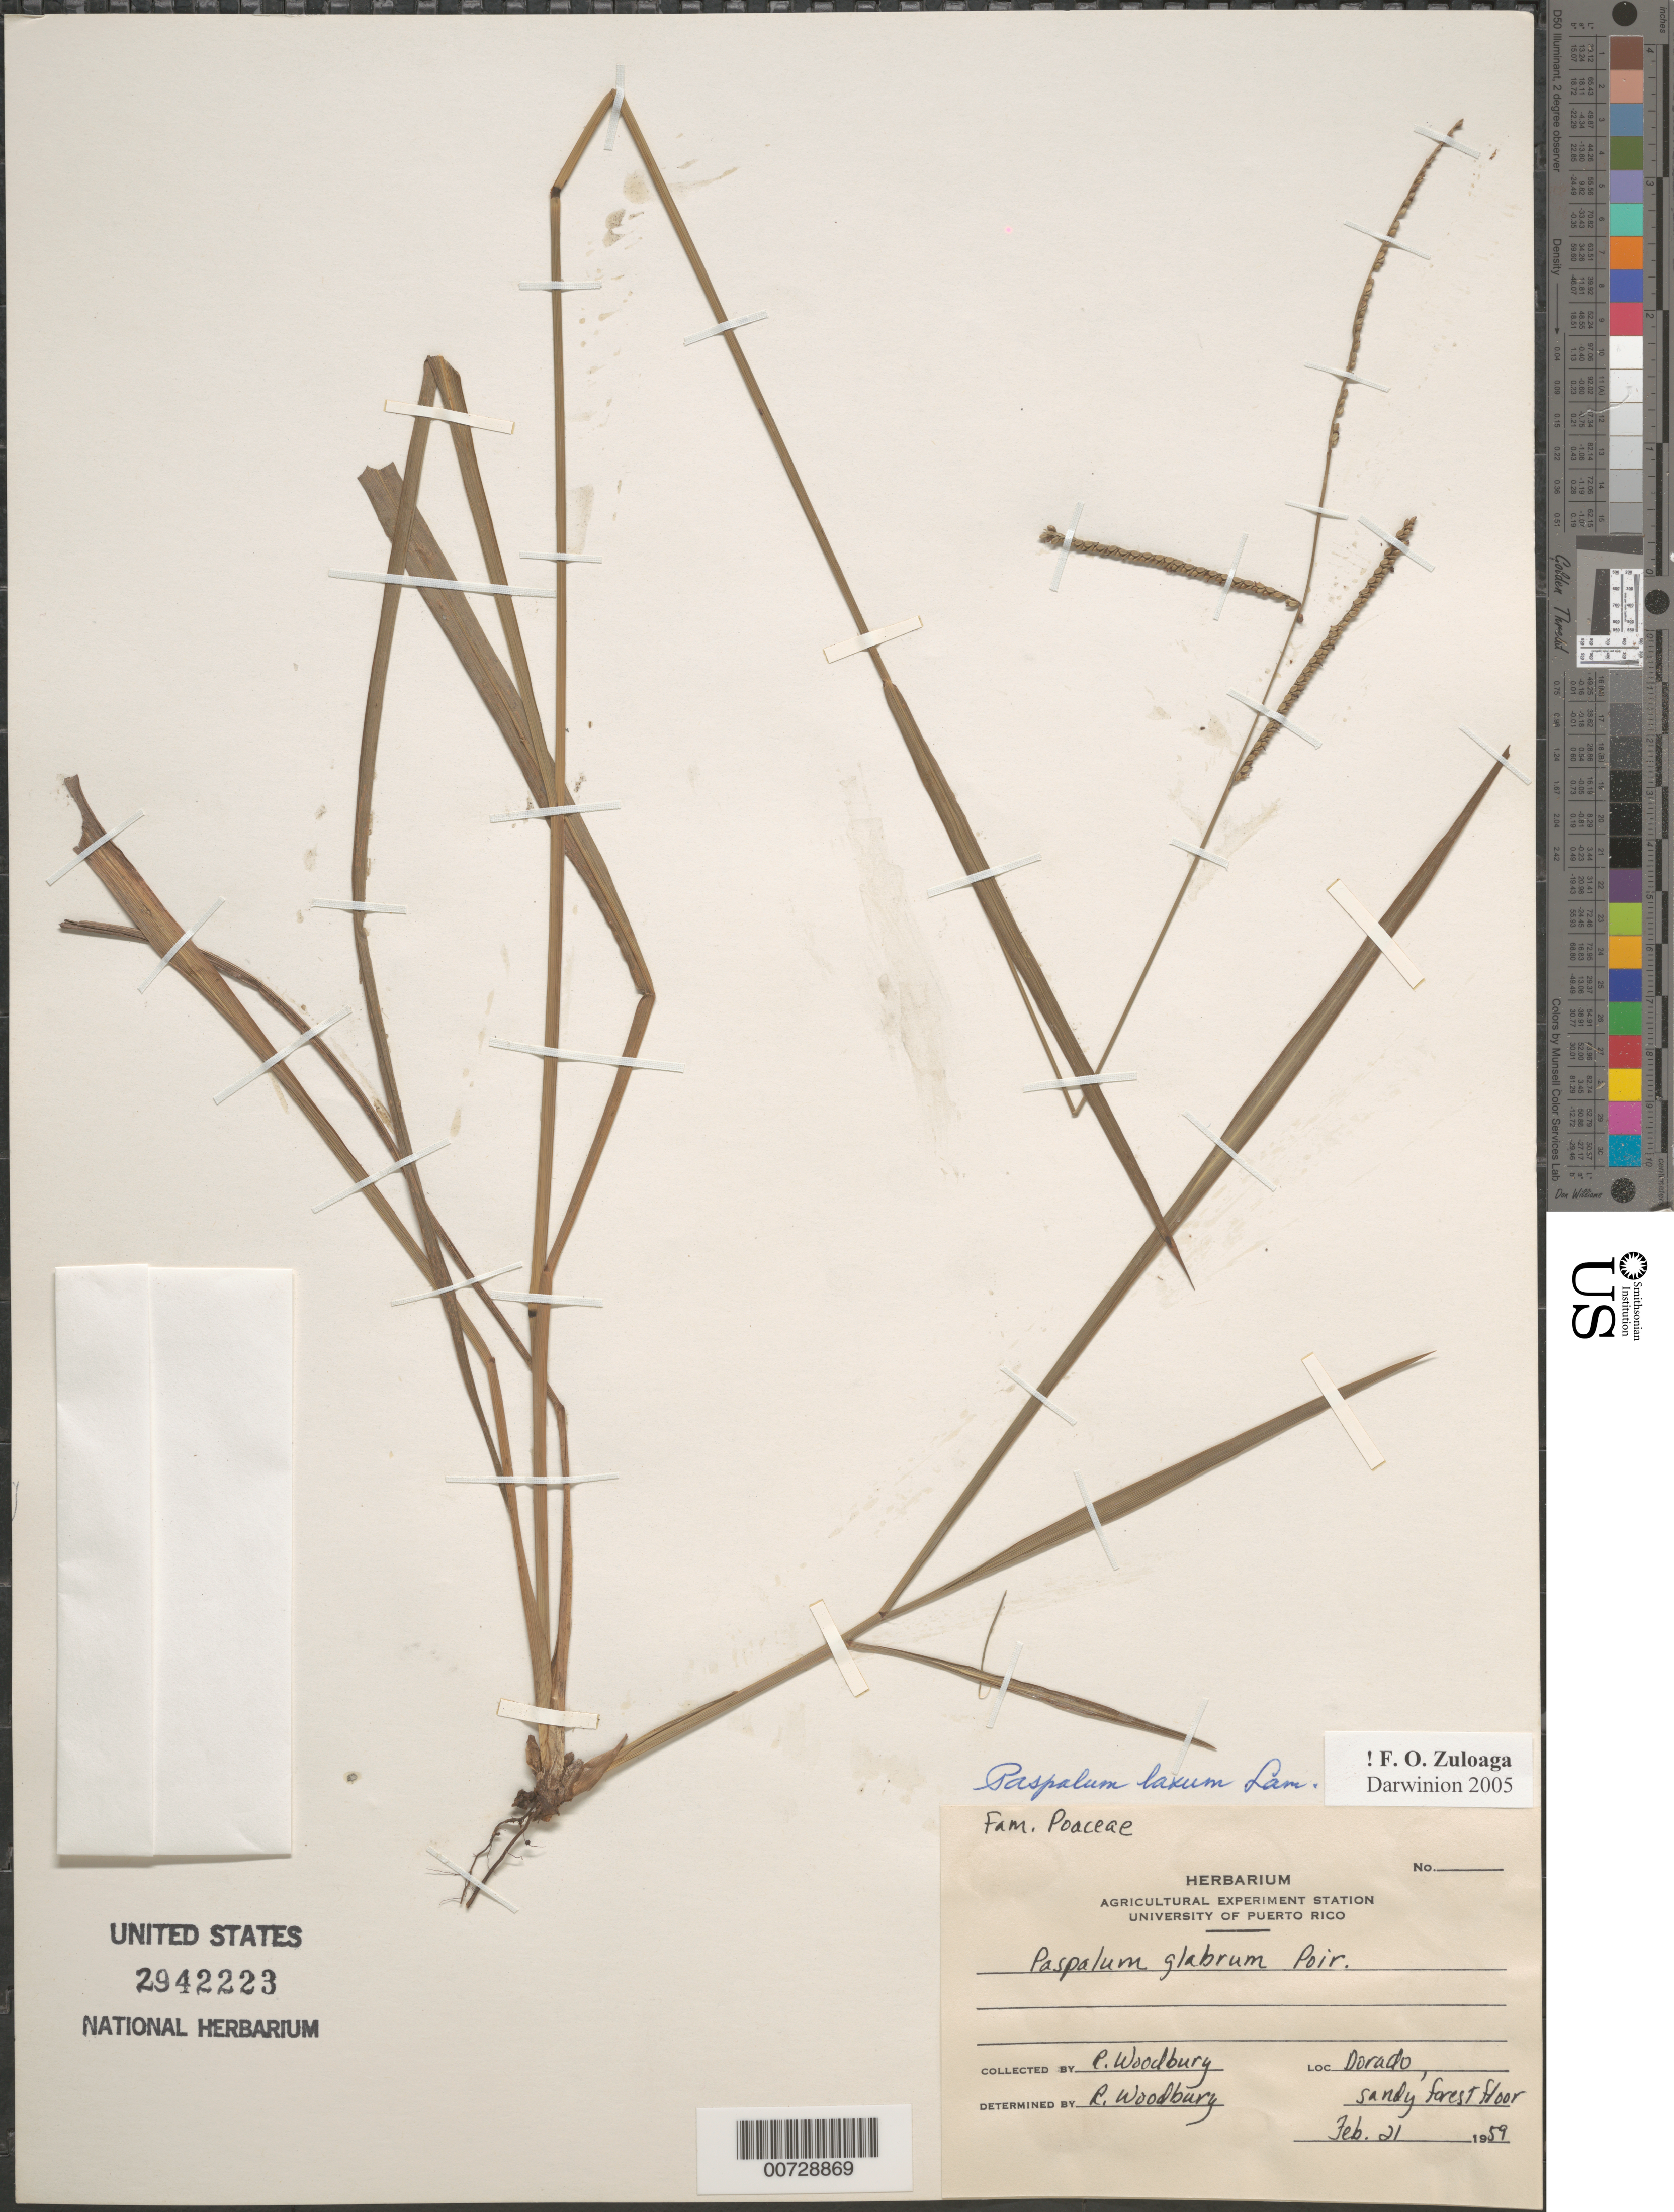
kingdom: Plantae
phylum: Tracheophyta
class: Liliopsida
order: Poales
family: Poaceae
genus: Paspalum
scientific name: Paspalum laxum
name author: Lam.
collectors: R. O. Woodbury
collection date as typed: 21 Feb 1959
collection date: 1959-02-21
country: Puerto Rico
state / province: Dorado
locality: Dorado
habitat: Sandy forest floor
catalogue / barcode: US 2942223